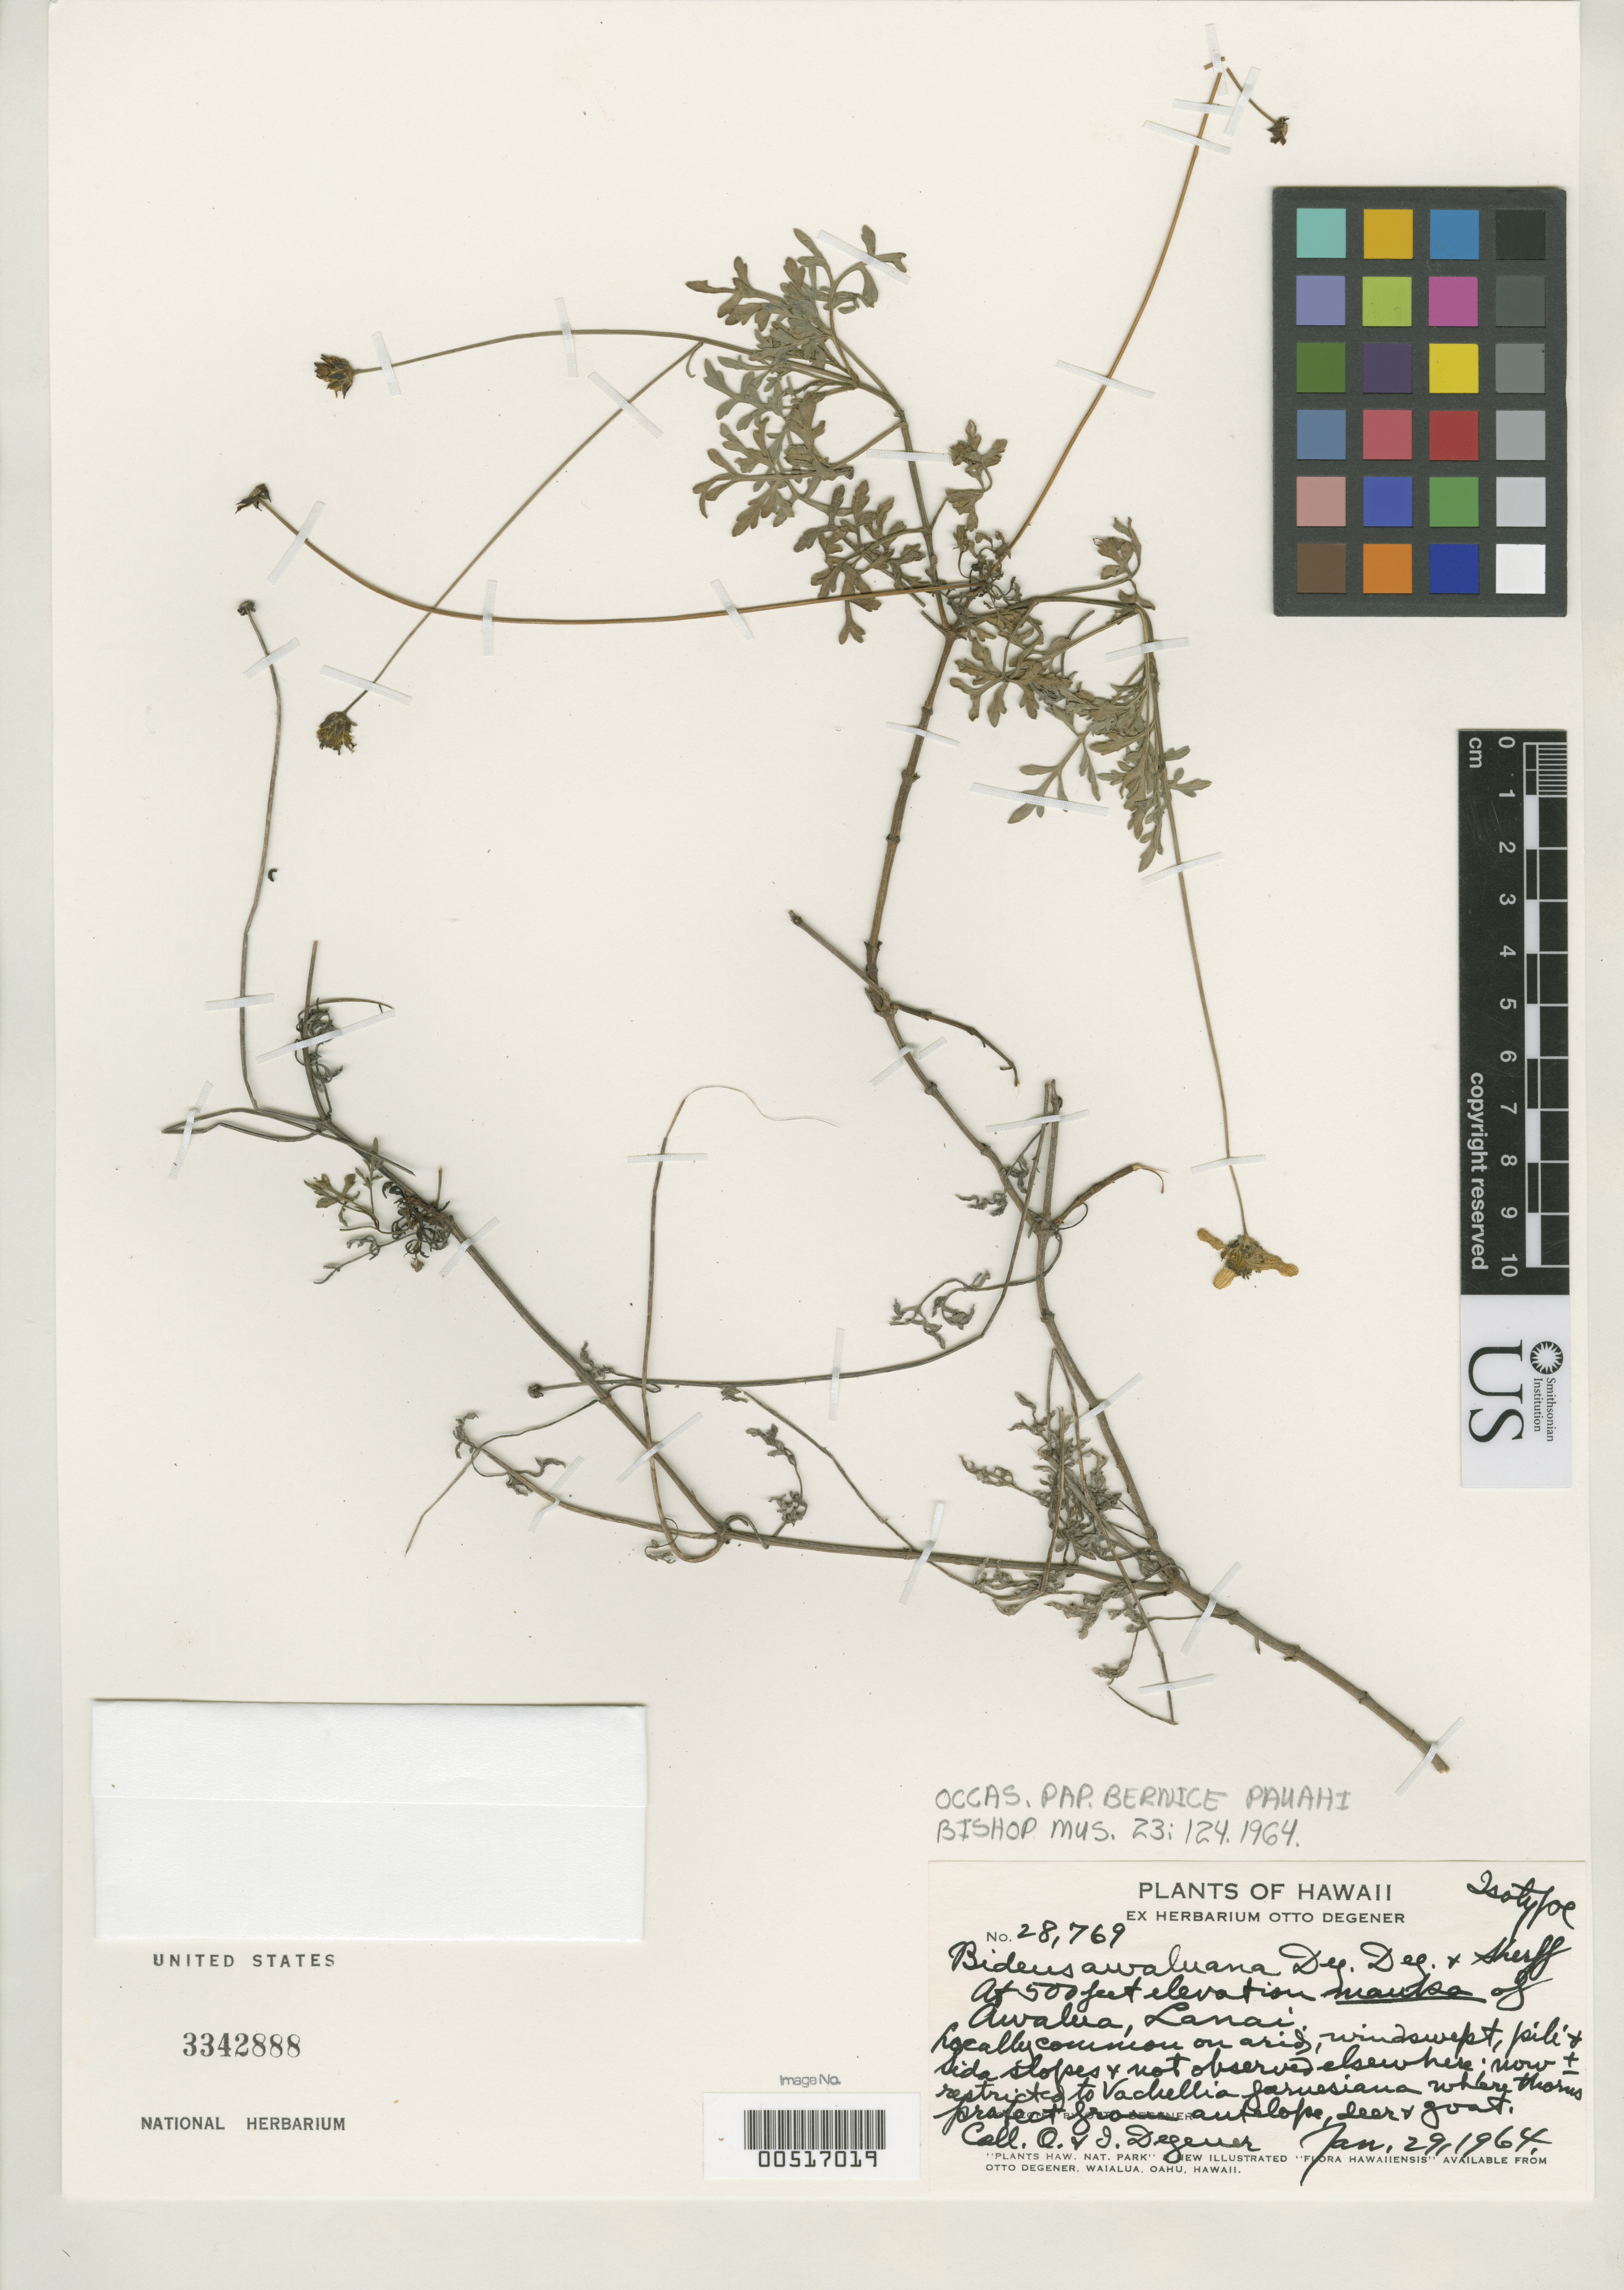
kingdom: Plantae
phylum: Tracheophyta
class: Magnoliopsida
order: Asterales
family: Asteraceae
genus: Bidens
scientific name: Bidens awaluana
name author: O. Deg. et al.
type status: Isotype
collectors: O. Degener & I. Degener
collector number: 28769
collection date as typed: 29 Jan 1964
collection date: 1964-01-29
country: United States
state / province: Hawaii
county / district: Maui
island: Lana'i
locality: Awalua.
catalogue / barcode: US 3342888